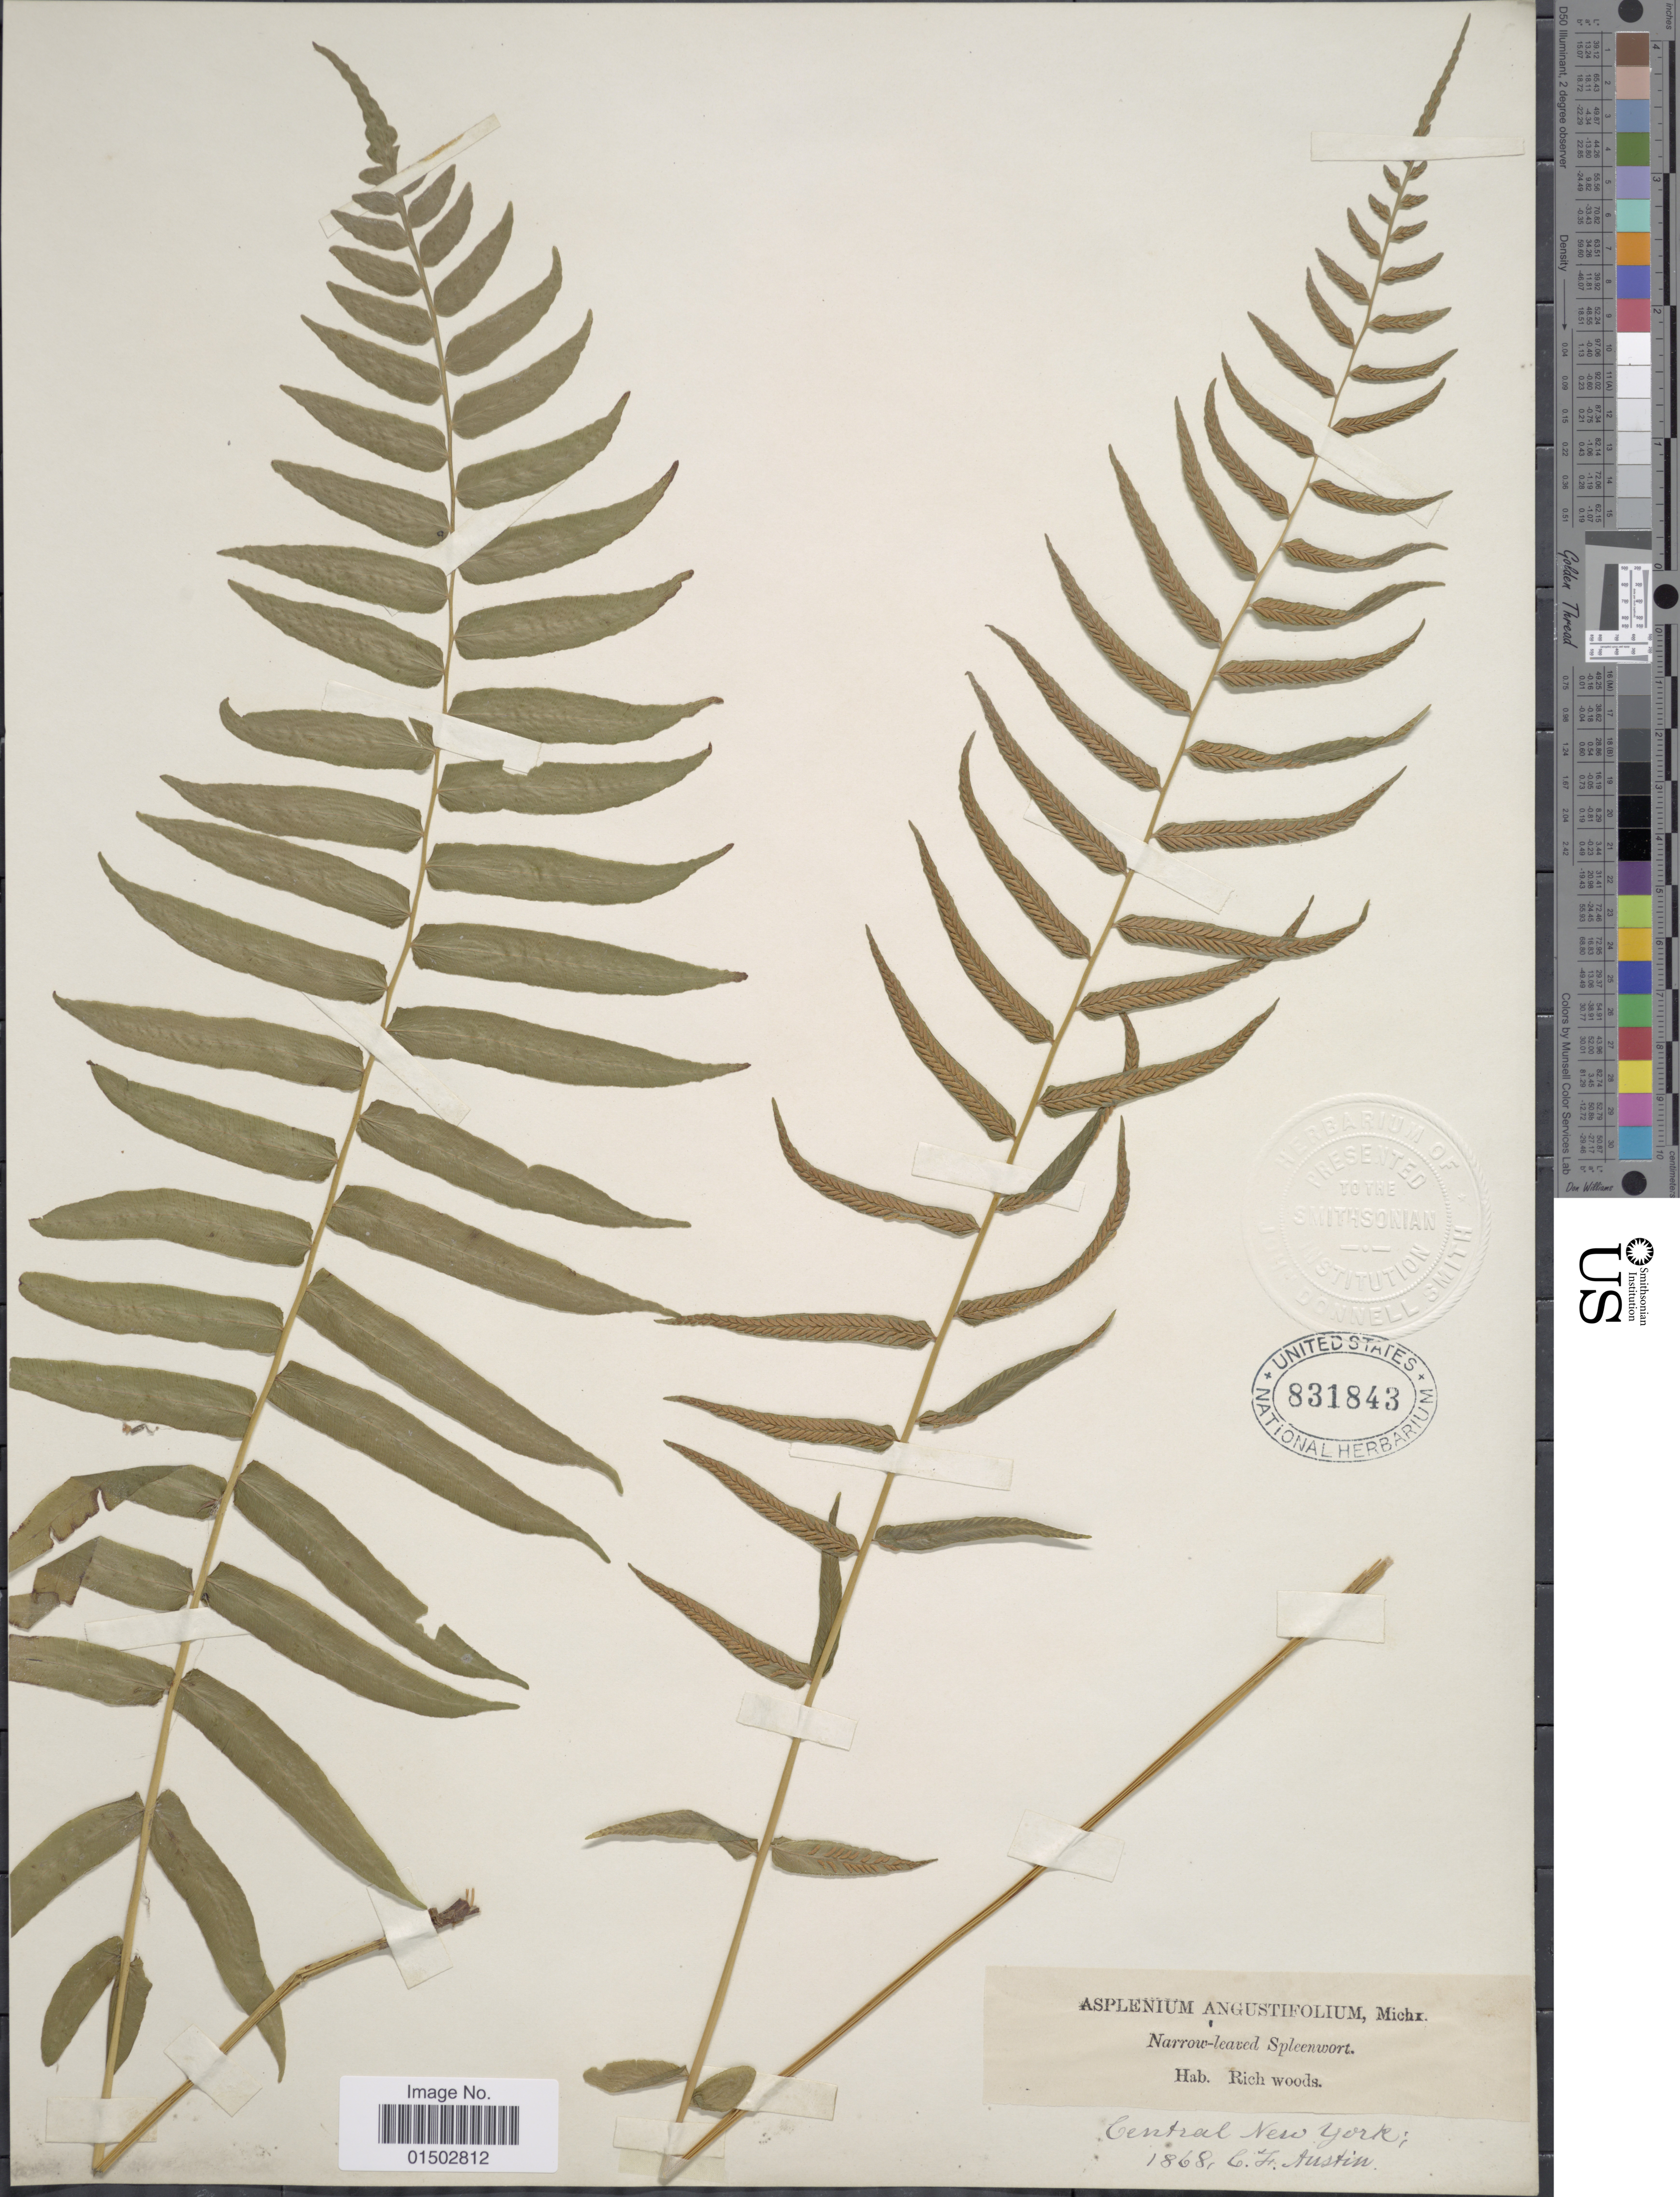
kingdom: Plantae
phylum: Tracheophyta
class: Polypodiopsida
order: Polypodiales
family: Diplaziopsidaceae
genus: Homalosorus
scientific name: Homalosorus pycnocarpos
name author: (Spreng.) Pic. Serm.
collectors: C. F. Austin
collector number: s,n,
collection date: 1868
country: United States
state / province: New York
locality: Central New York, Rich woods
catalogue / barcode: US 831843